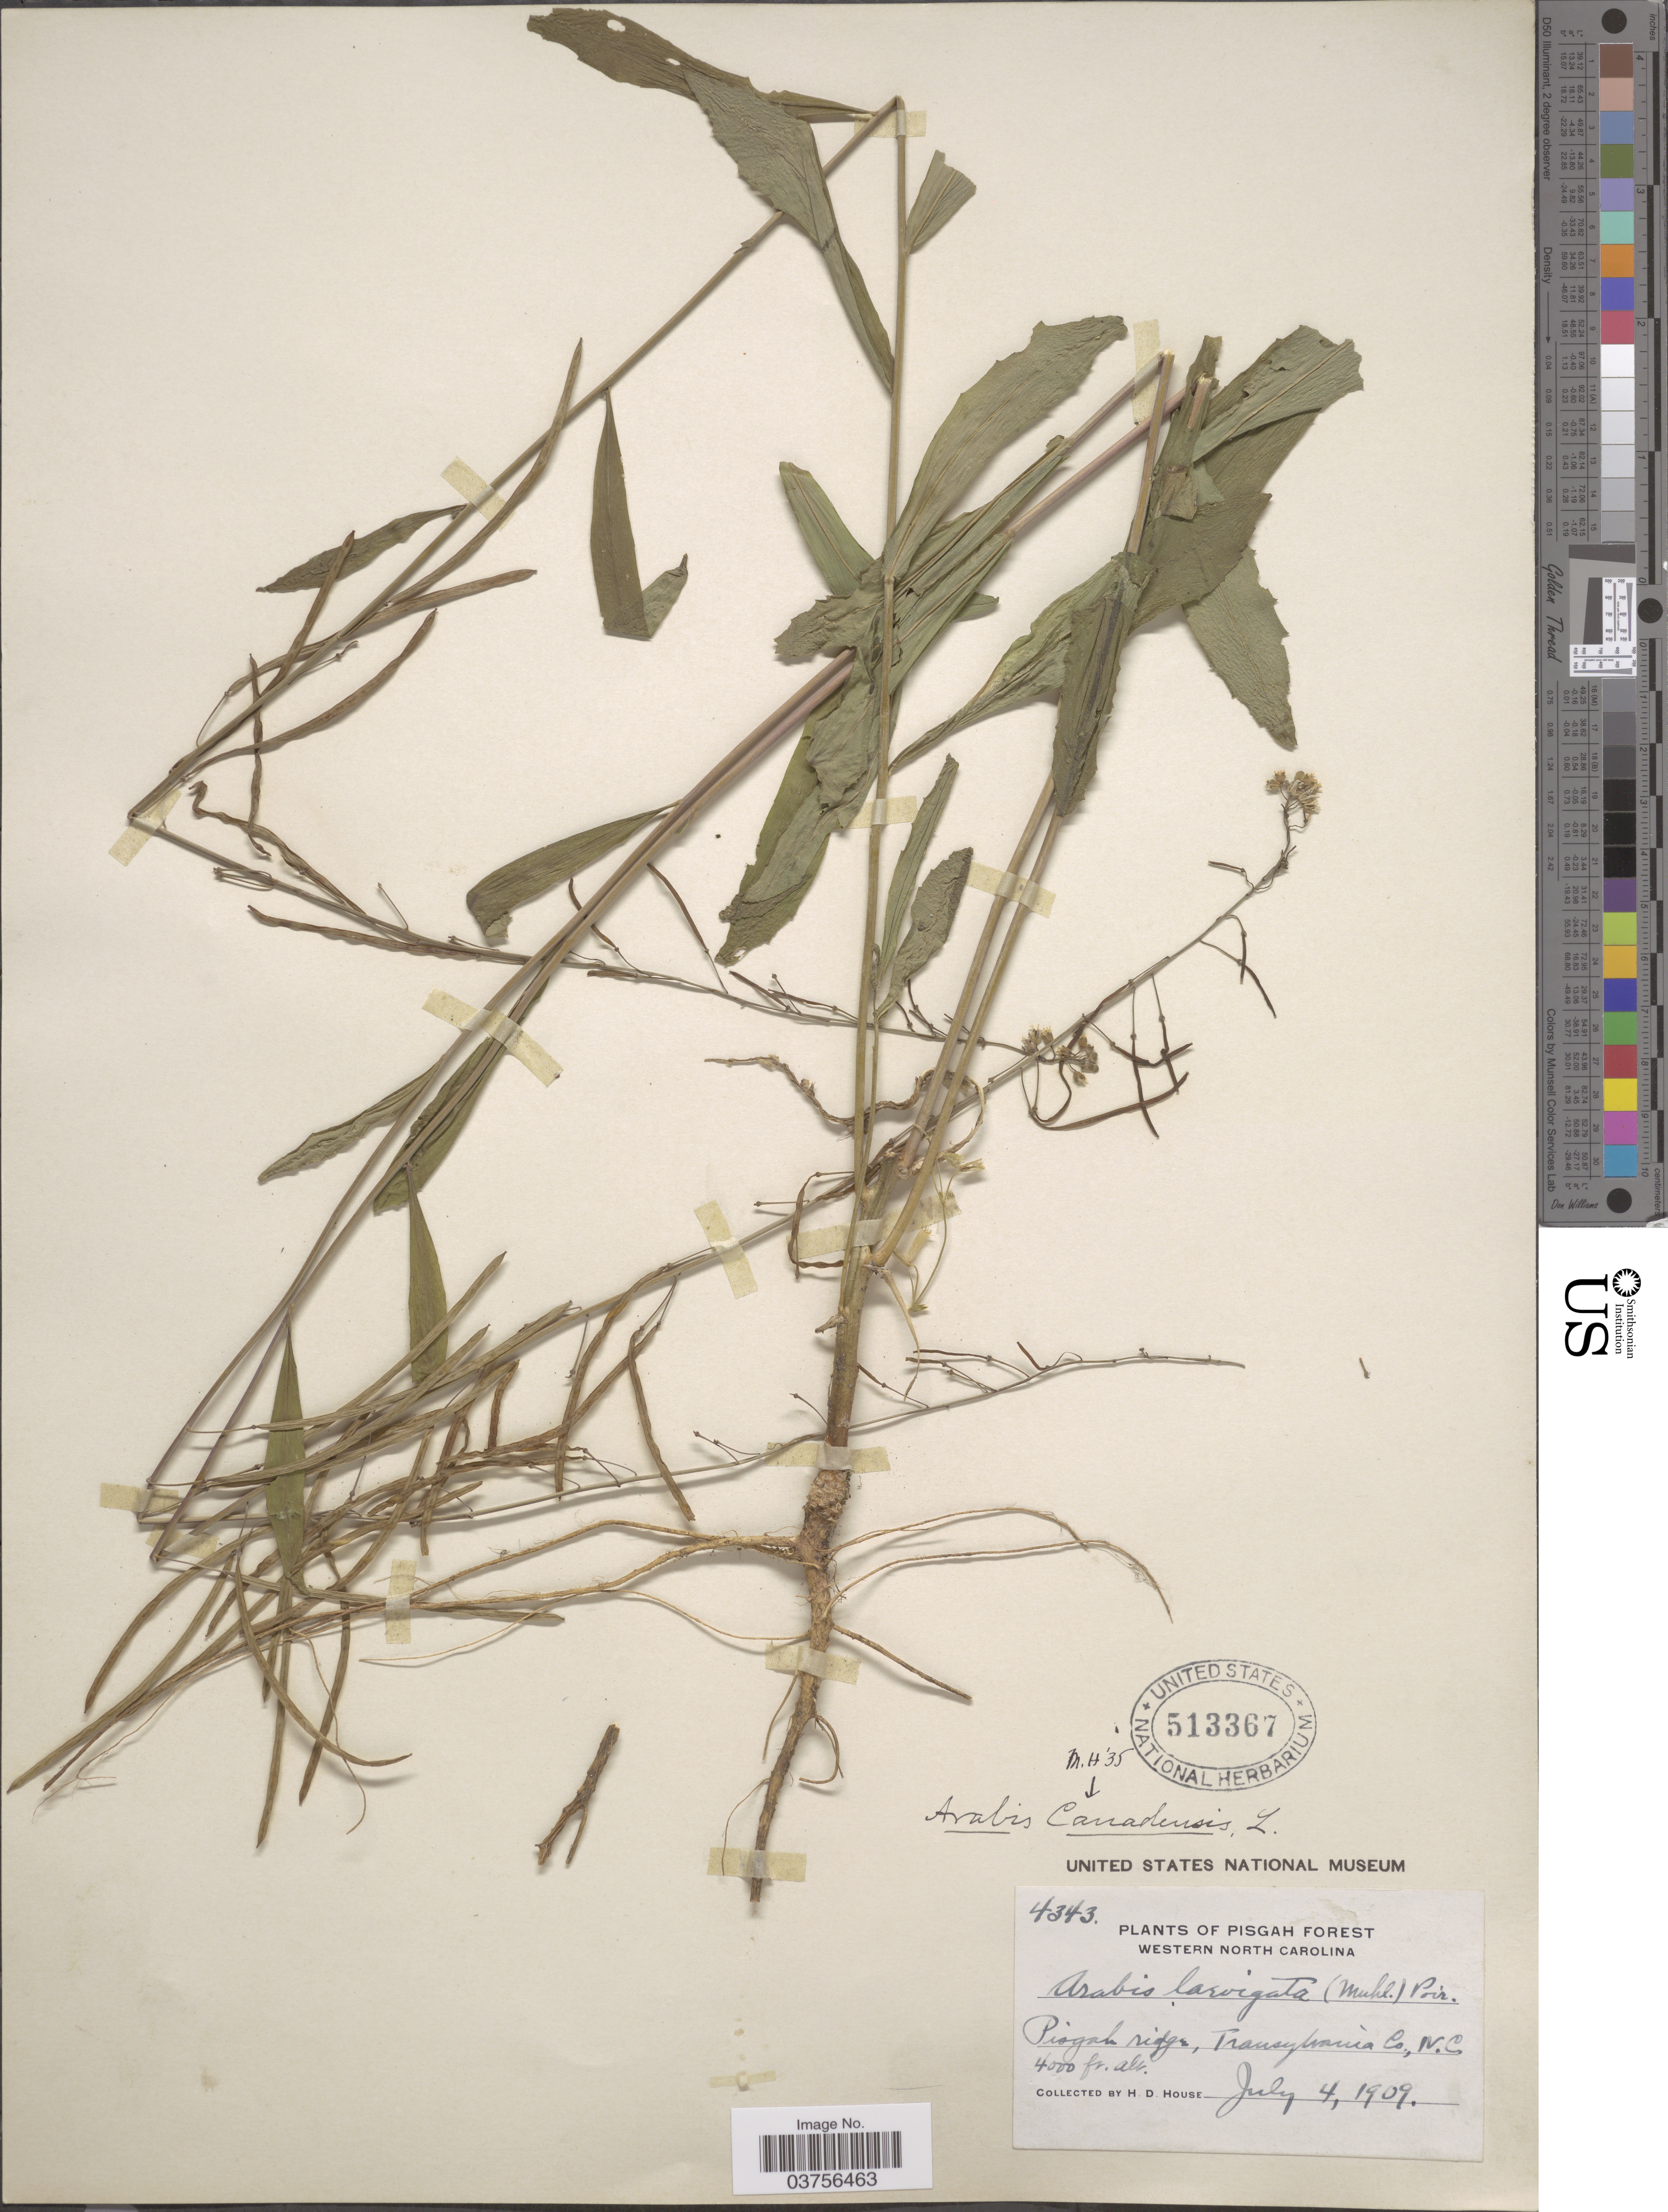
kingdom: Plantae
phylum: Tracheophyta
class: Magnoliopsida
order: Brassicales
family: Brassicaceae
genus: Arabis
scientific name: Arabis canadensis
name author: L.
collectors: H. D. House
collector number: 4343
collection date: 1909-07-04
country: United States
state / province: North Carolina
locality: Pisgah Forest. Western North Carolina. Pisgah ridge, Transsylvania Co.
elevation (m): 1219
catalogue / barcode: US 513367